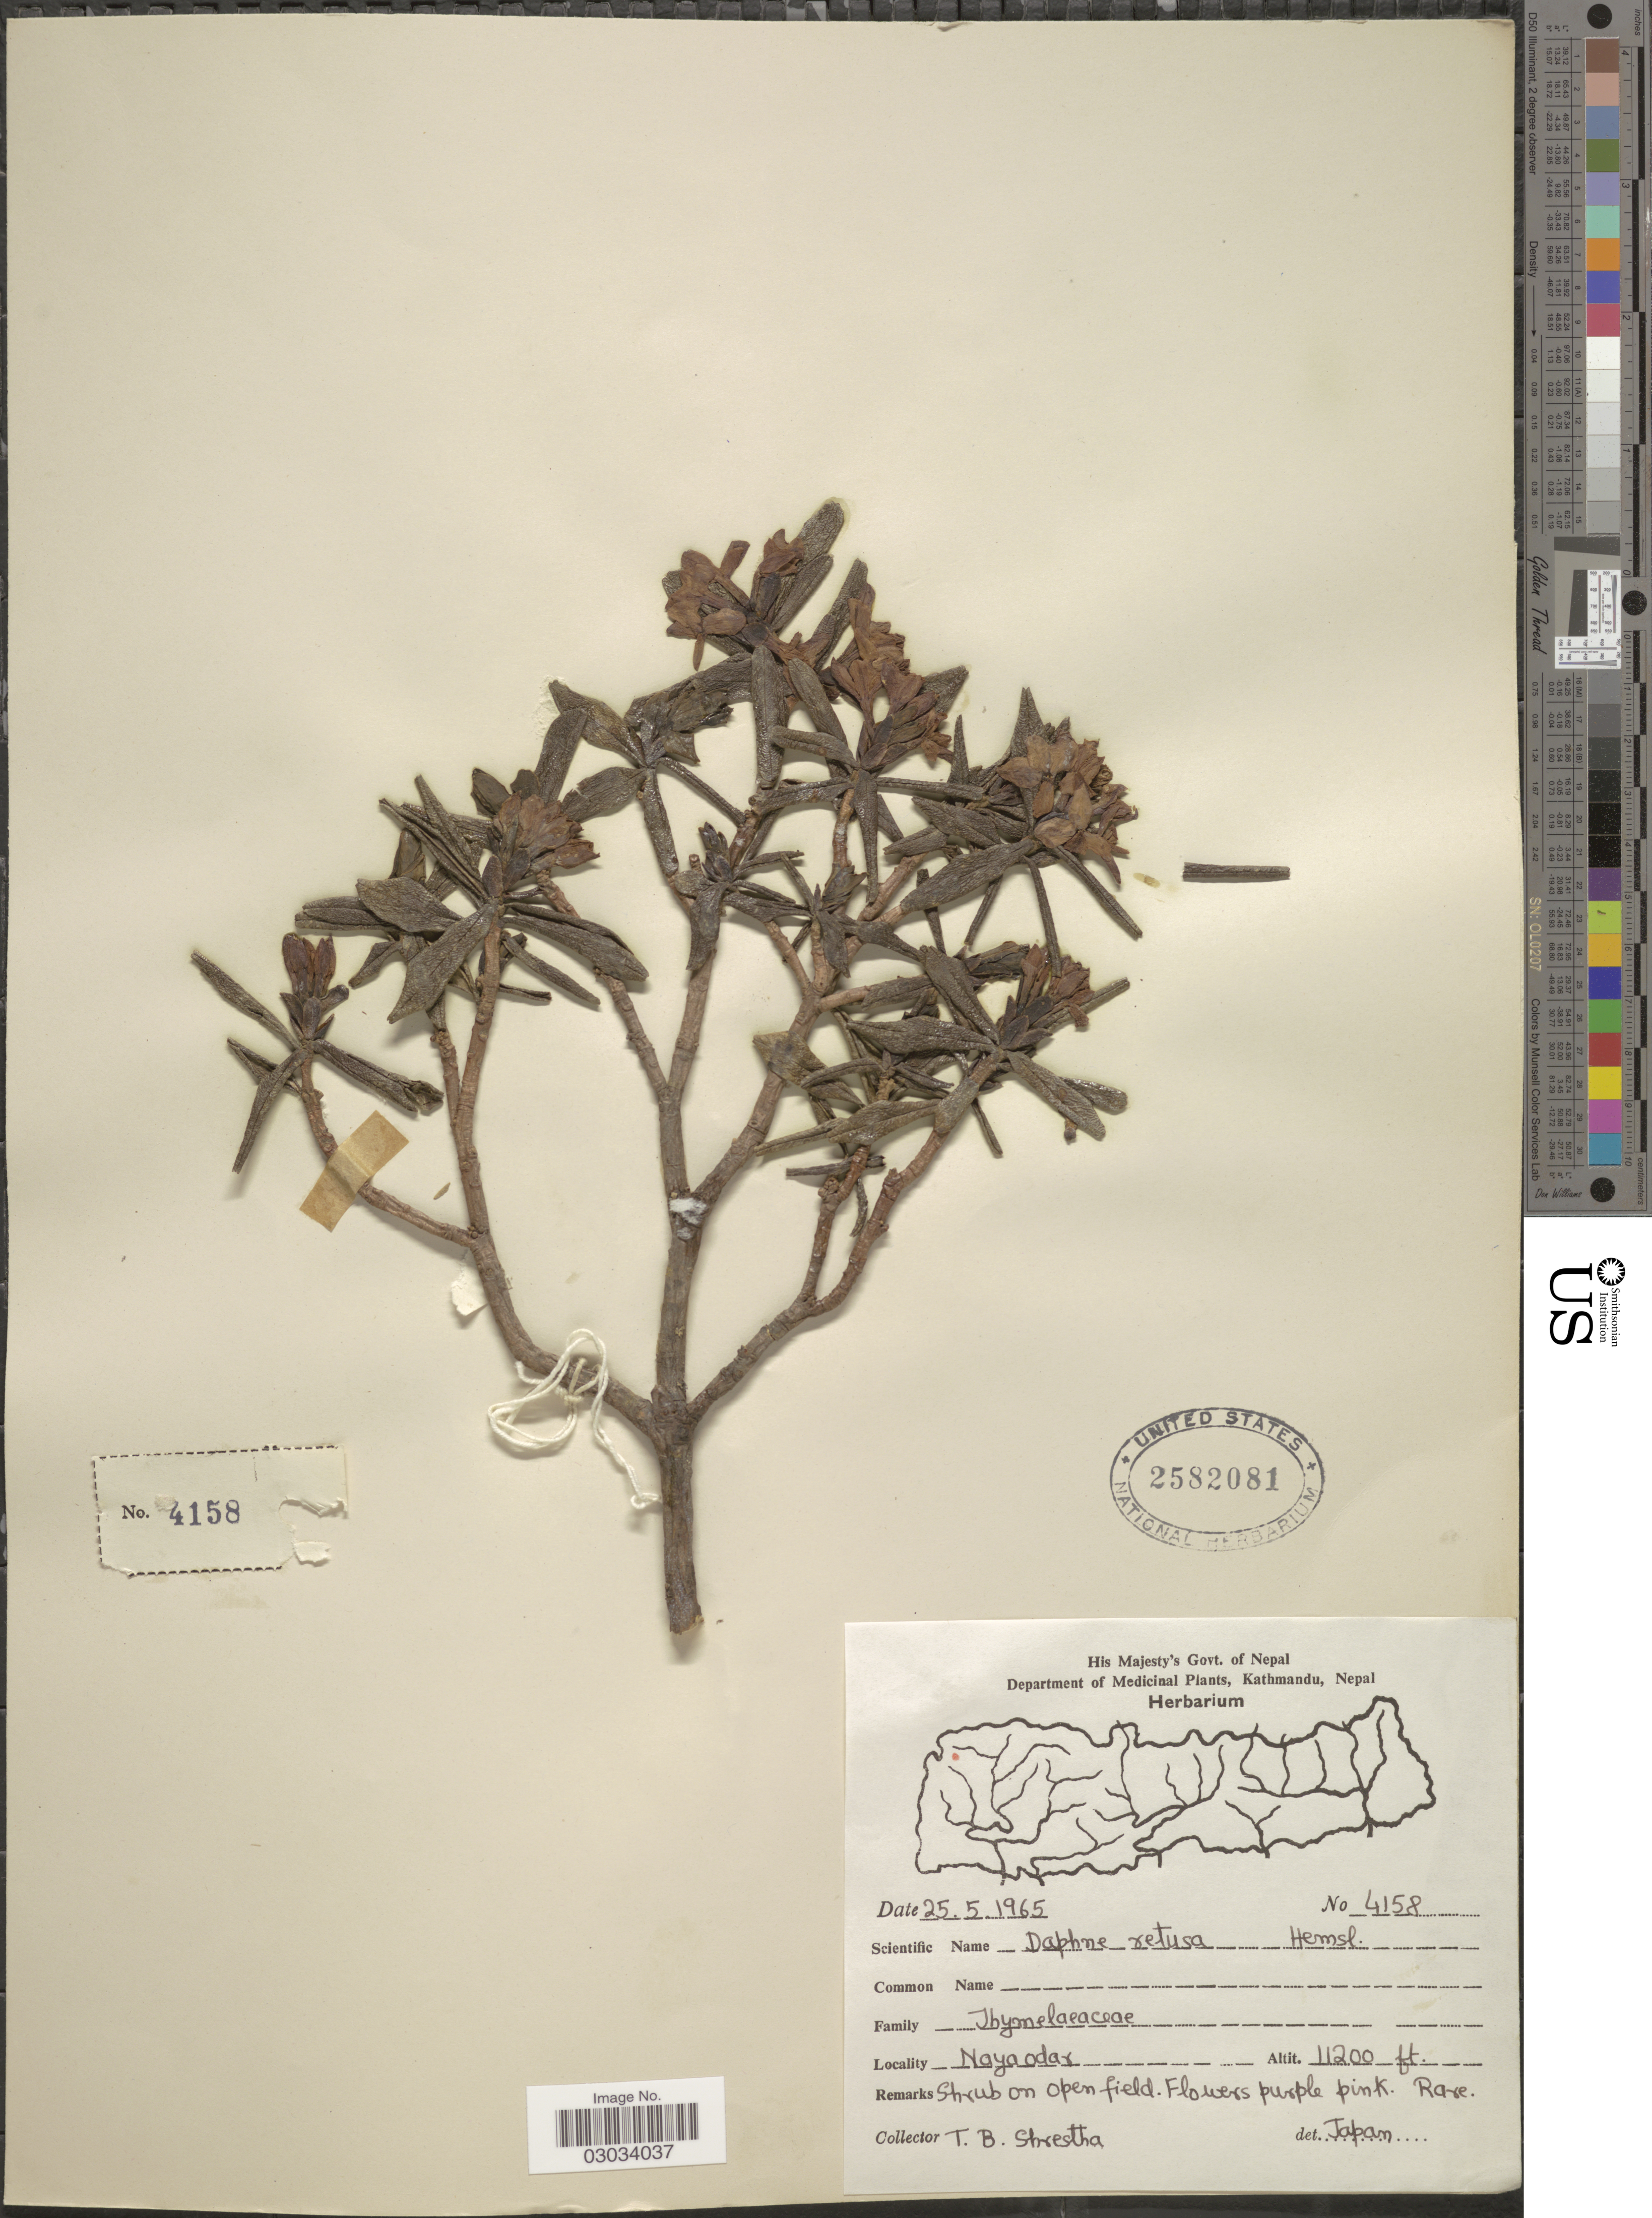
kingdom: Plantae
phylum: Tracheophyta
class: Magnoliopsida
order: Malvales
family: Thymelaeaceae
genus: Daphne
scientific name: Daphne retusa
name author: Hemsl.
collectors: T. B. Shrestha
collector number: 4158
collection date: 1965-05-25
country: Nepal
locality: Nayaodor.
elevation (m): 3414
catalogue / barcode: US 2582081